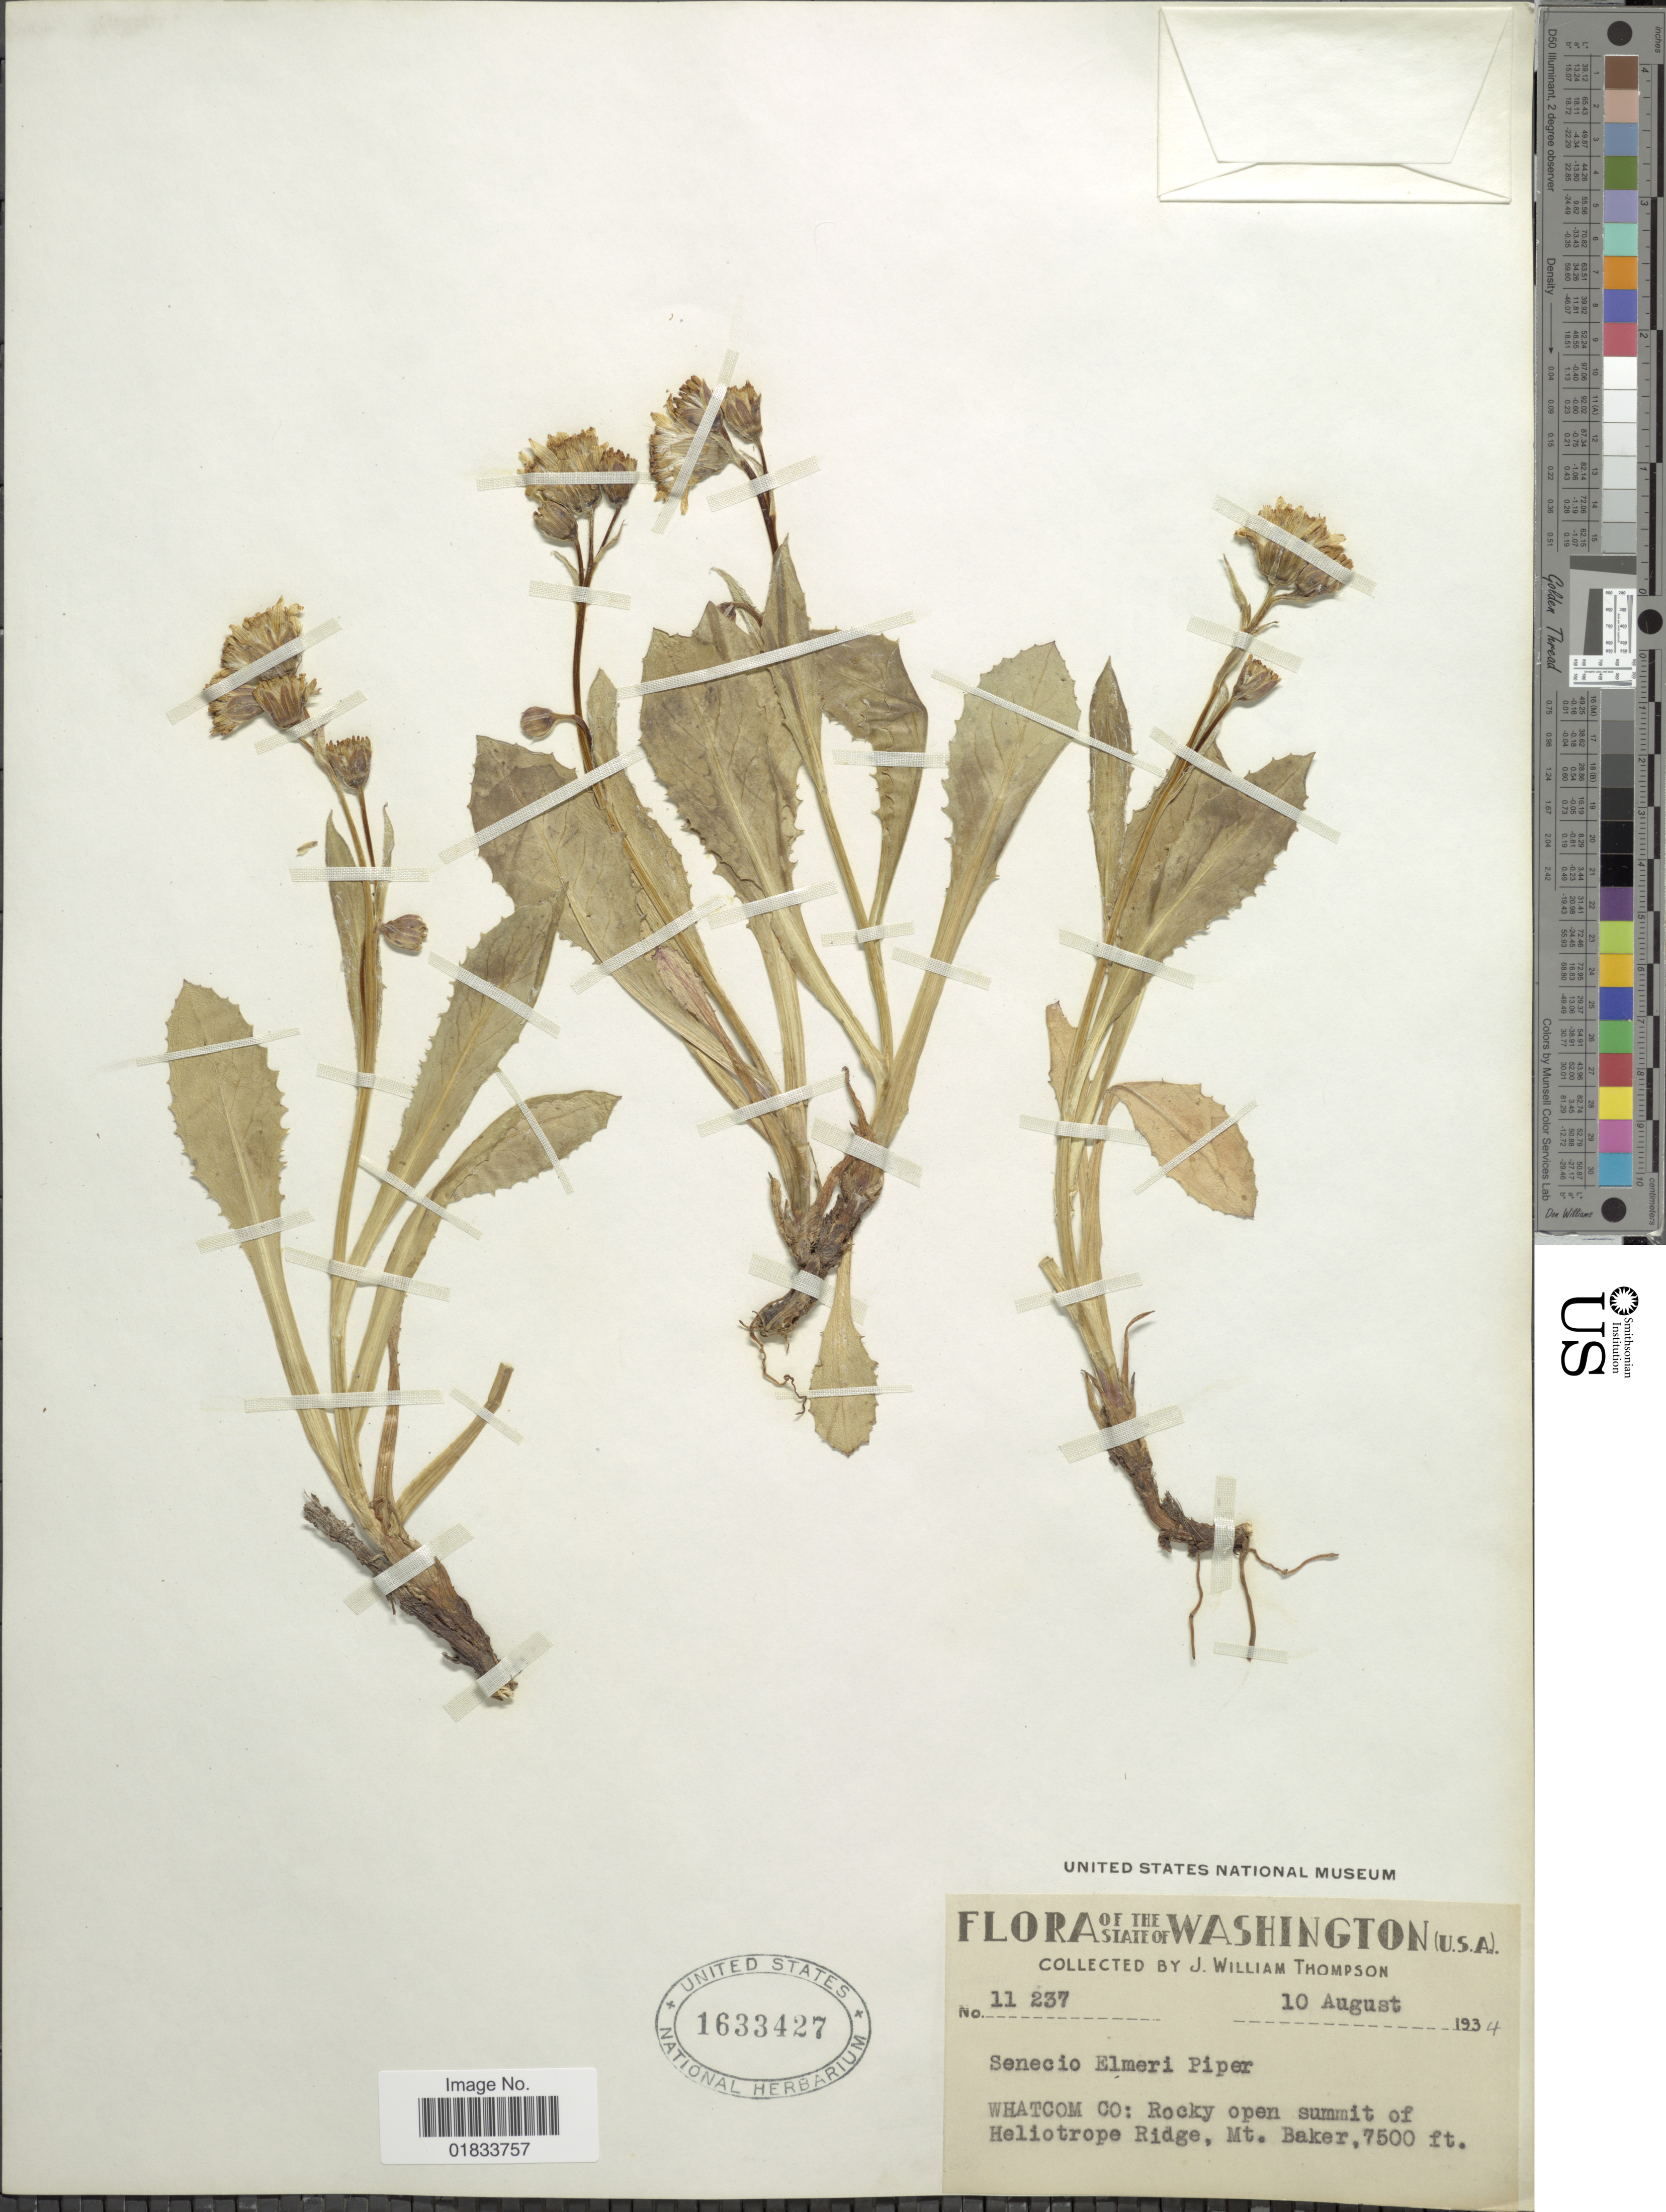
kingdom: Plantae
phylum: Tracheophyta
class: Magnoliopsida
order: Asterales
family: Asteraceae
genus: Senecio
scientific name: Senecio elmeri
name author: Piper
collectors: J. W. Thompson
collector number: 11237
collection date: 1934-08-10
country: United States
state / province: Washington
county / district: Whatcom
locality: Whatcom Co.: Rocky open summit of Heliotrope Ridge, Mt. Baker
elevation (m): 2286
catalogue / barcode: US 1633427